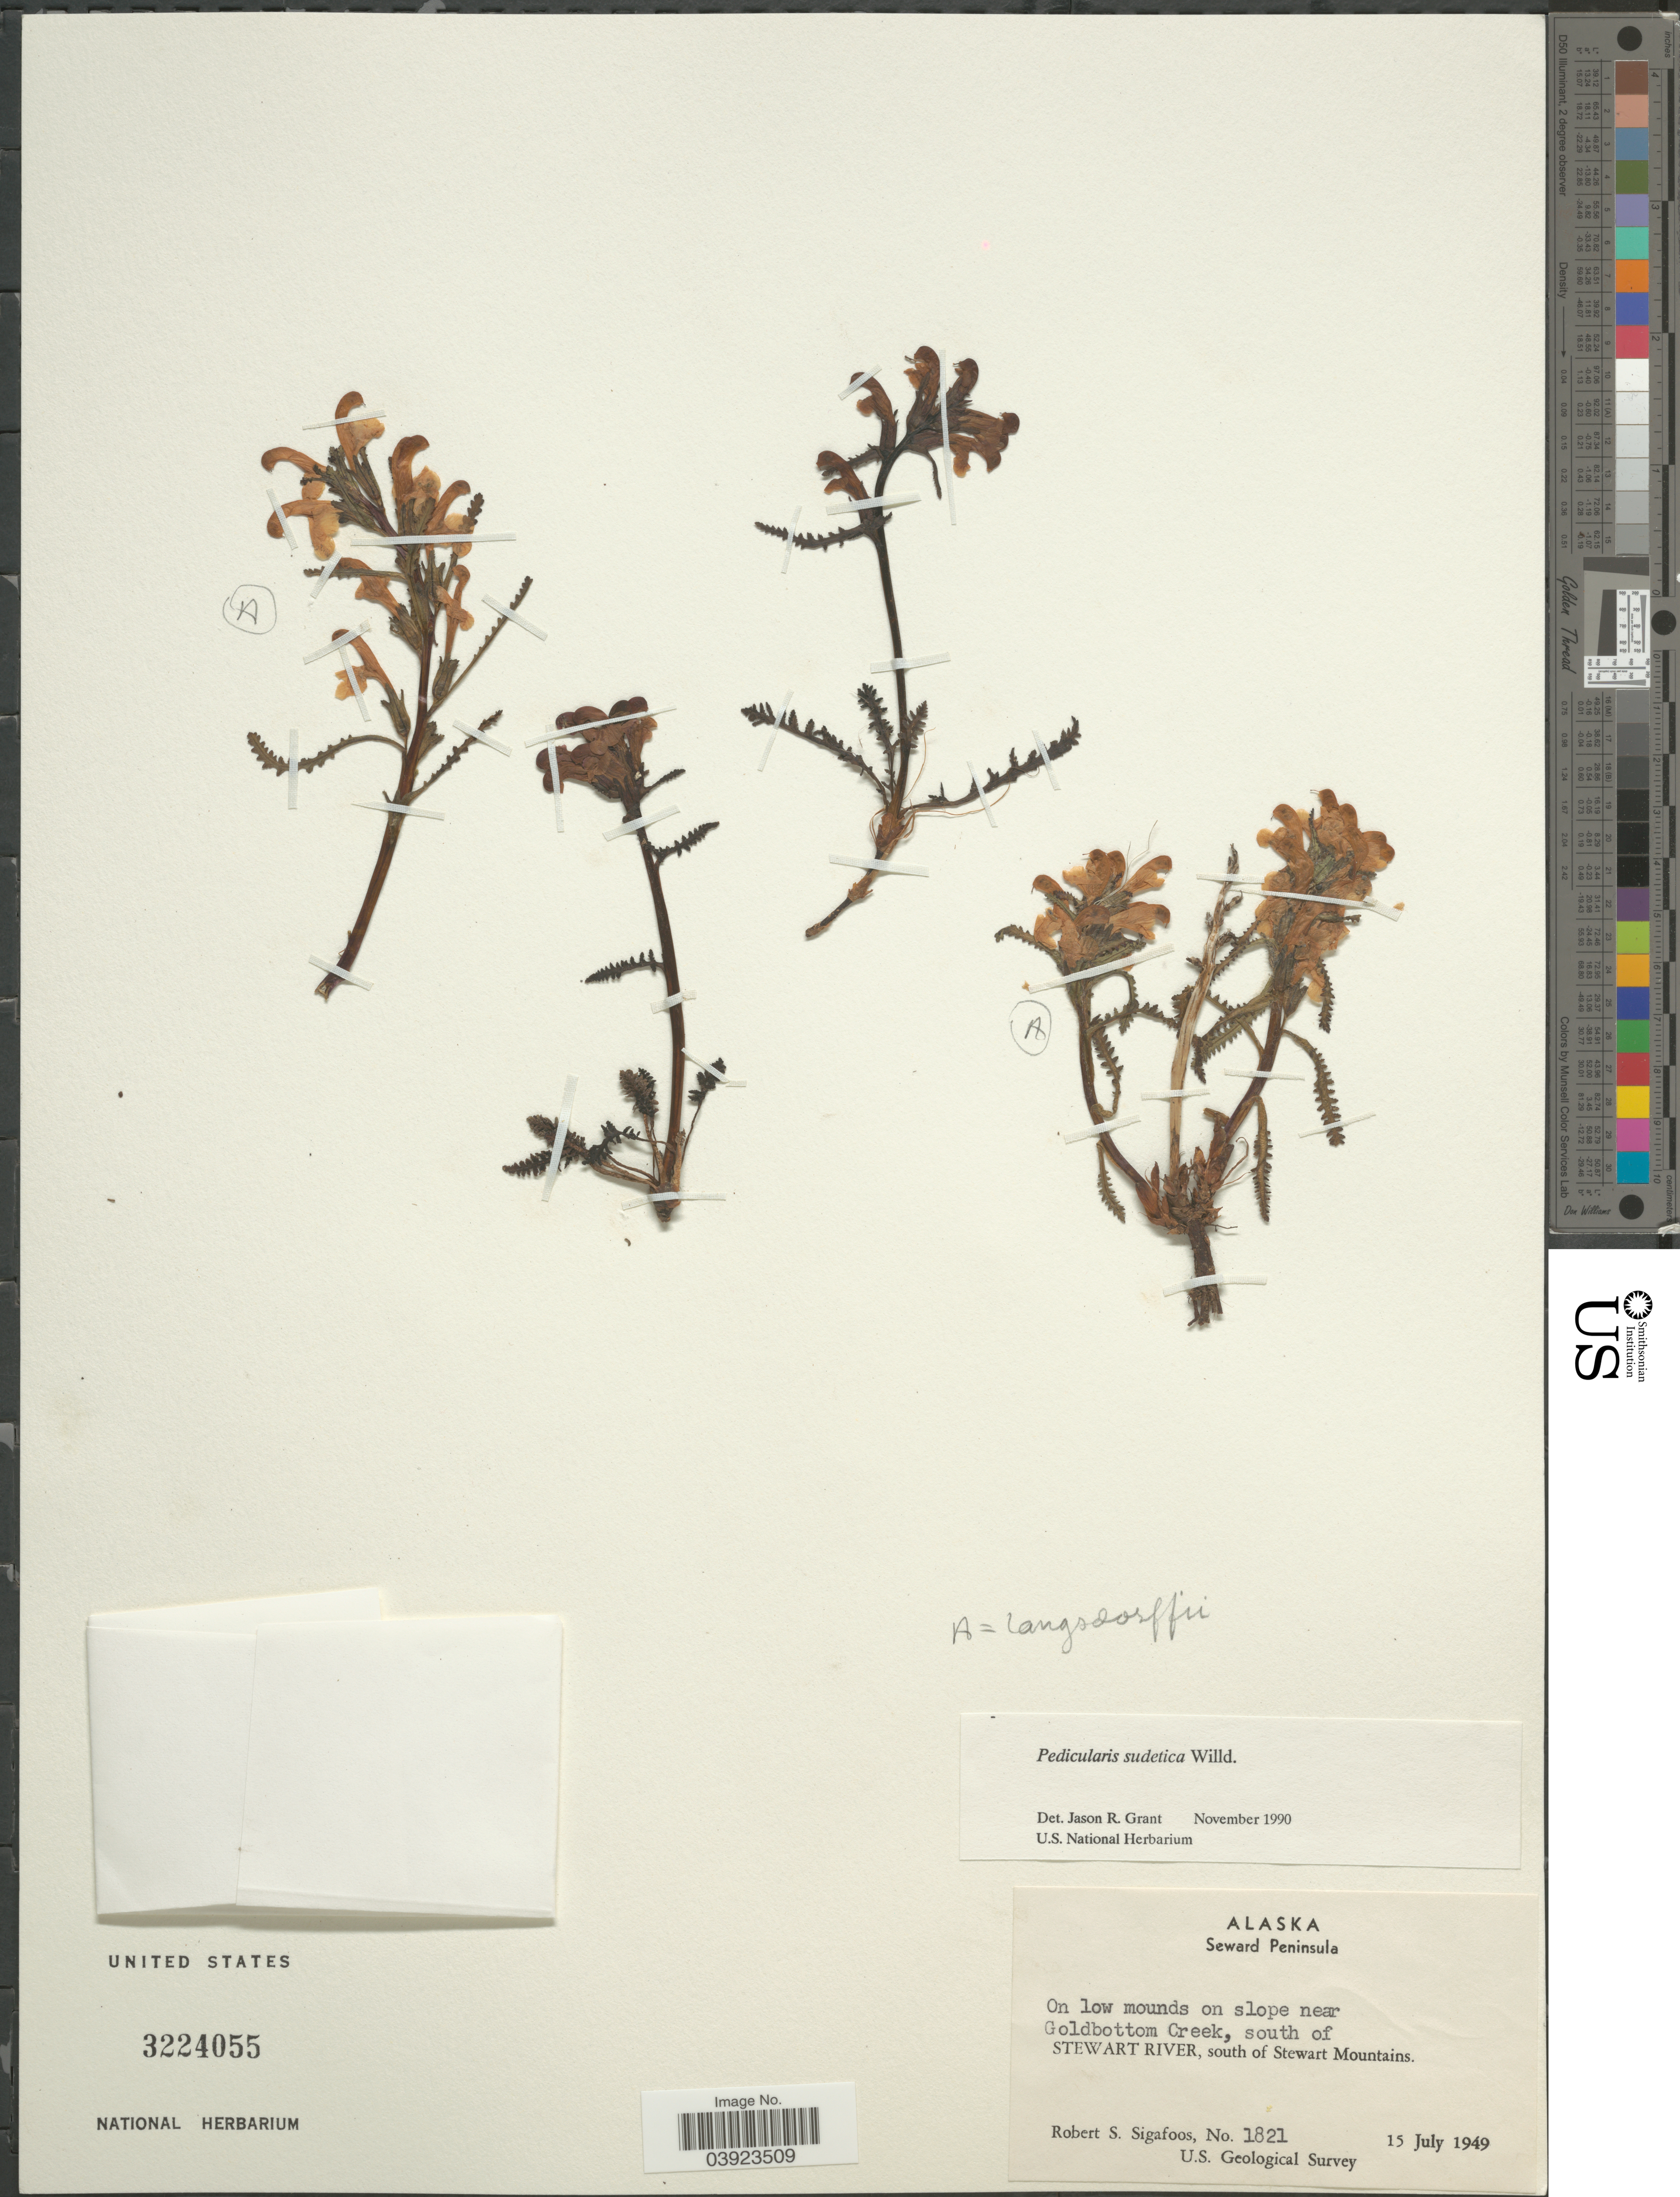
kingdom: Plantae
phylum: Tracheophyta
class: Magnoliopsida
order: Lamiales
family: Orobanchaceae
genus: Pedicularis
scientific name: Pedicularis sudetica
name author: Willd.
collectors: R. Sigafoos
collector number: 1821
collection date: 1949-07-15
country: United States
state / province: Alaska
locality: Seward Peninsula. On low mounds on slope near Goldbottom Creek, south of Stewart River, south of Stewart Mountains.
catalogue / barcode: US 3224055